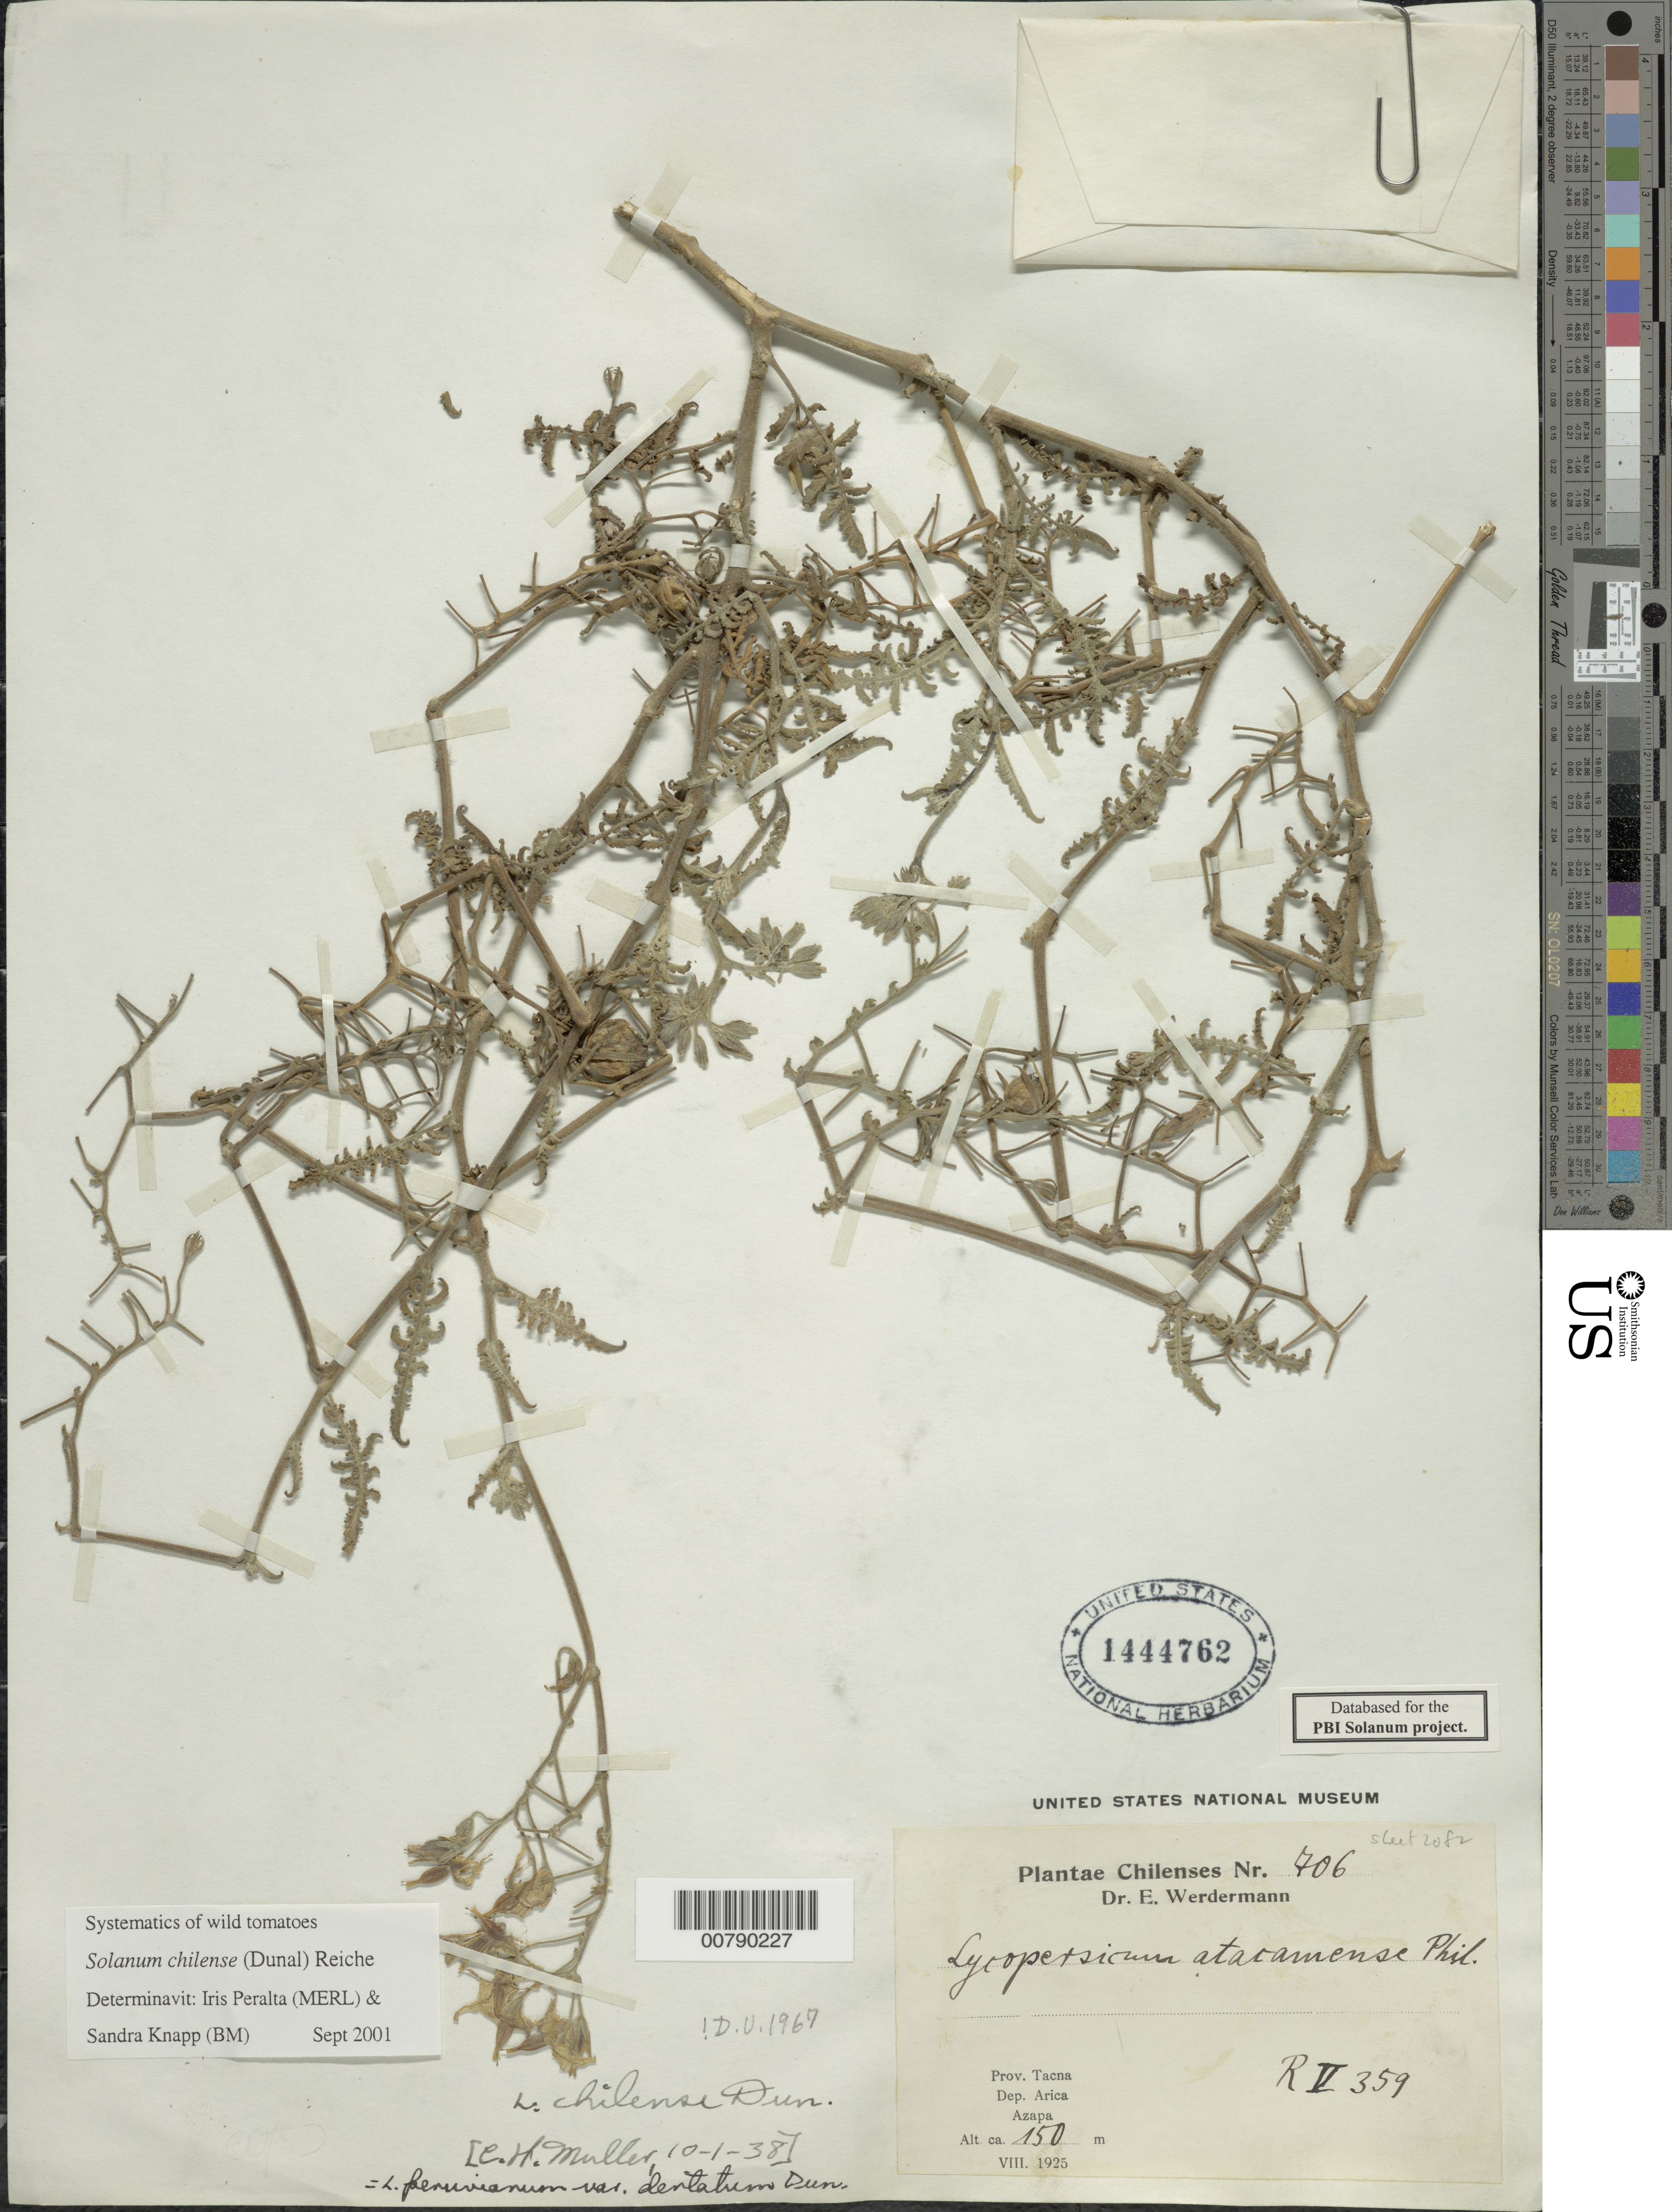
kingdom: Plantae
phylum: Tracheophyta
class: Magnoliopsida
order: Solanales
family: Solanaceae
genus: Solanum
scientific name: Solanum chilense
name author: (Dunal) Reiche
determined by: Peralta, Iris E.; Knapp, S. D.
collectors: E. Werdermann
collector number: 706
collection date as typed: Aug 1925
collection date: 1925-08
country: Chile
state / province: Tarapacá (I)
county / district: Arica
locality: Azapa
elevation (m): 150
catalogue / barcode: US 1444762